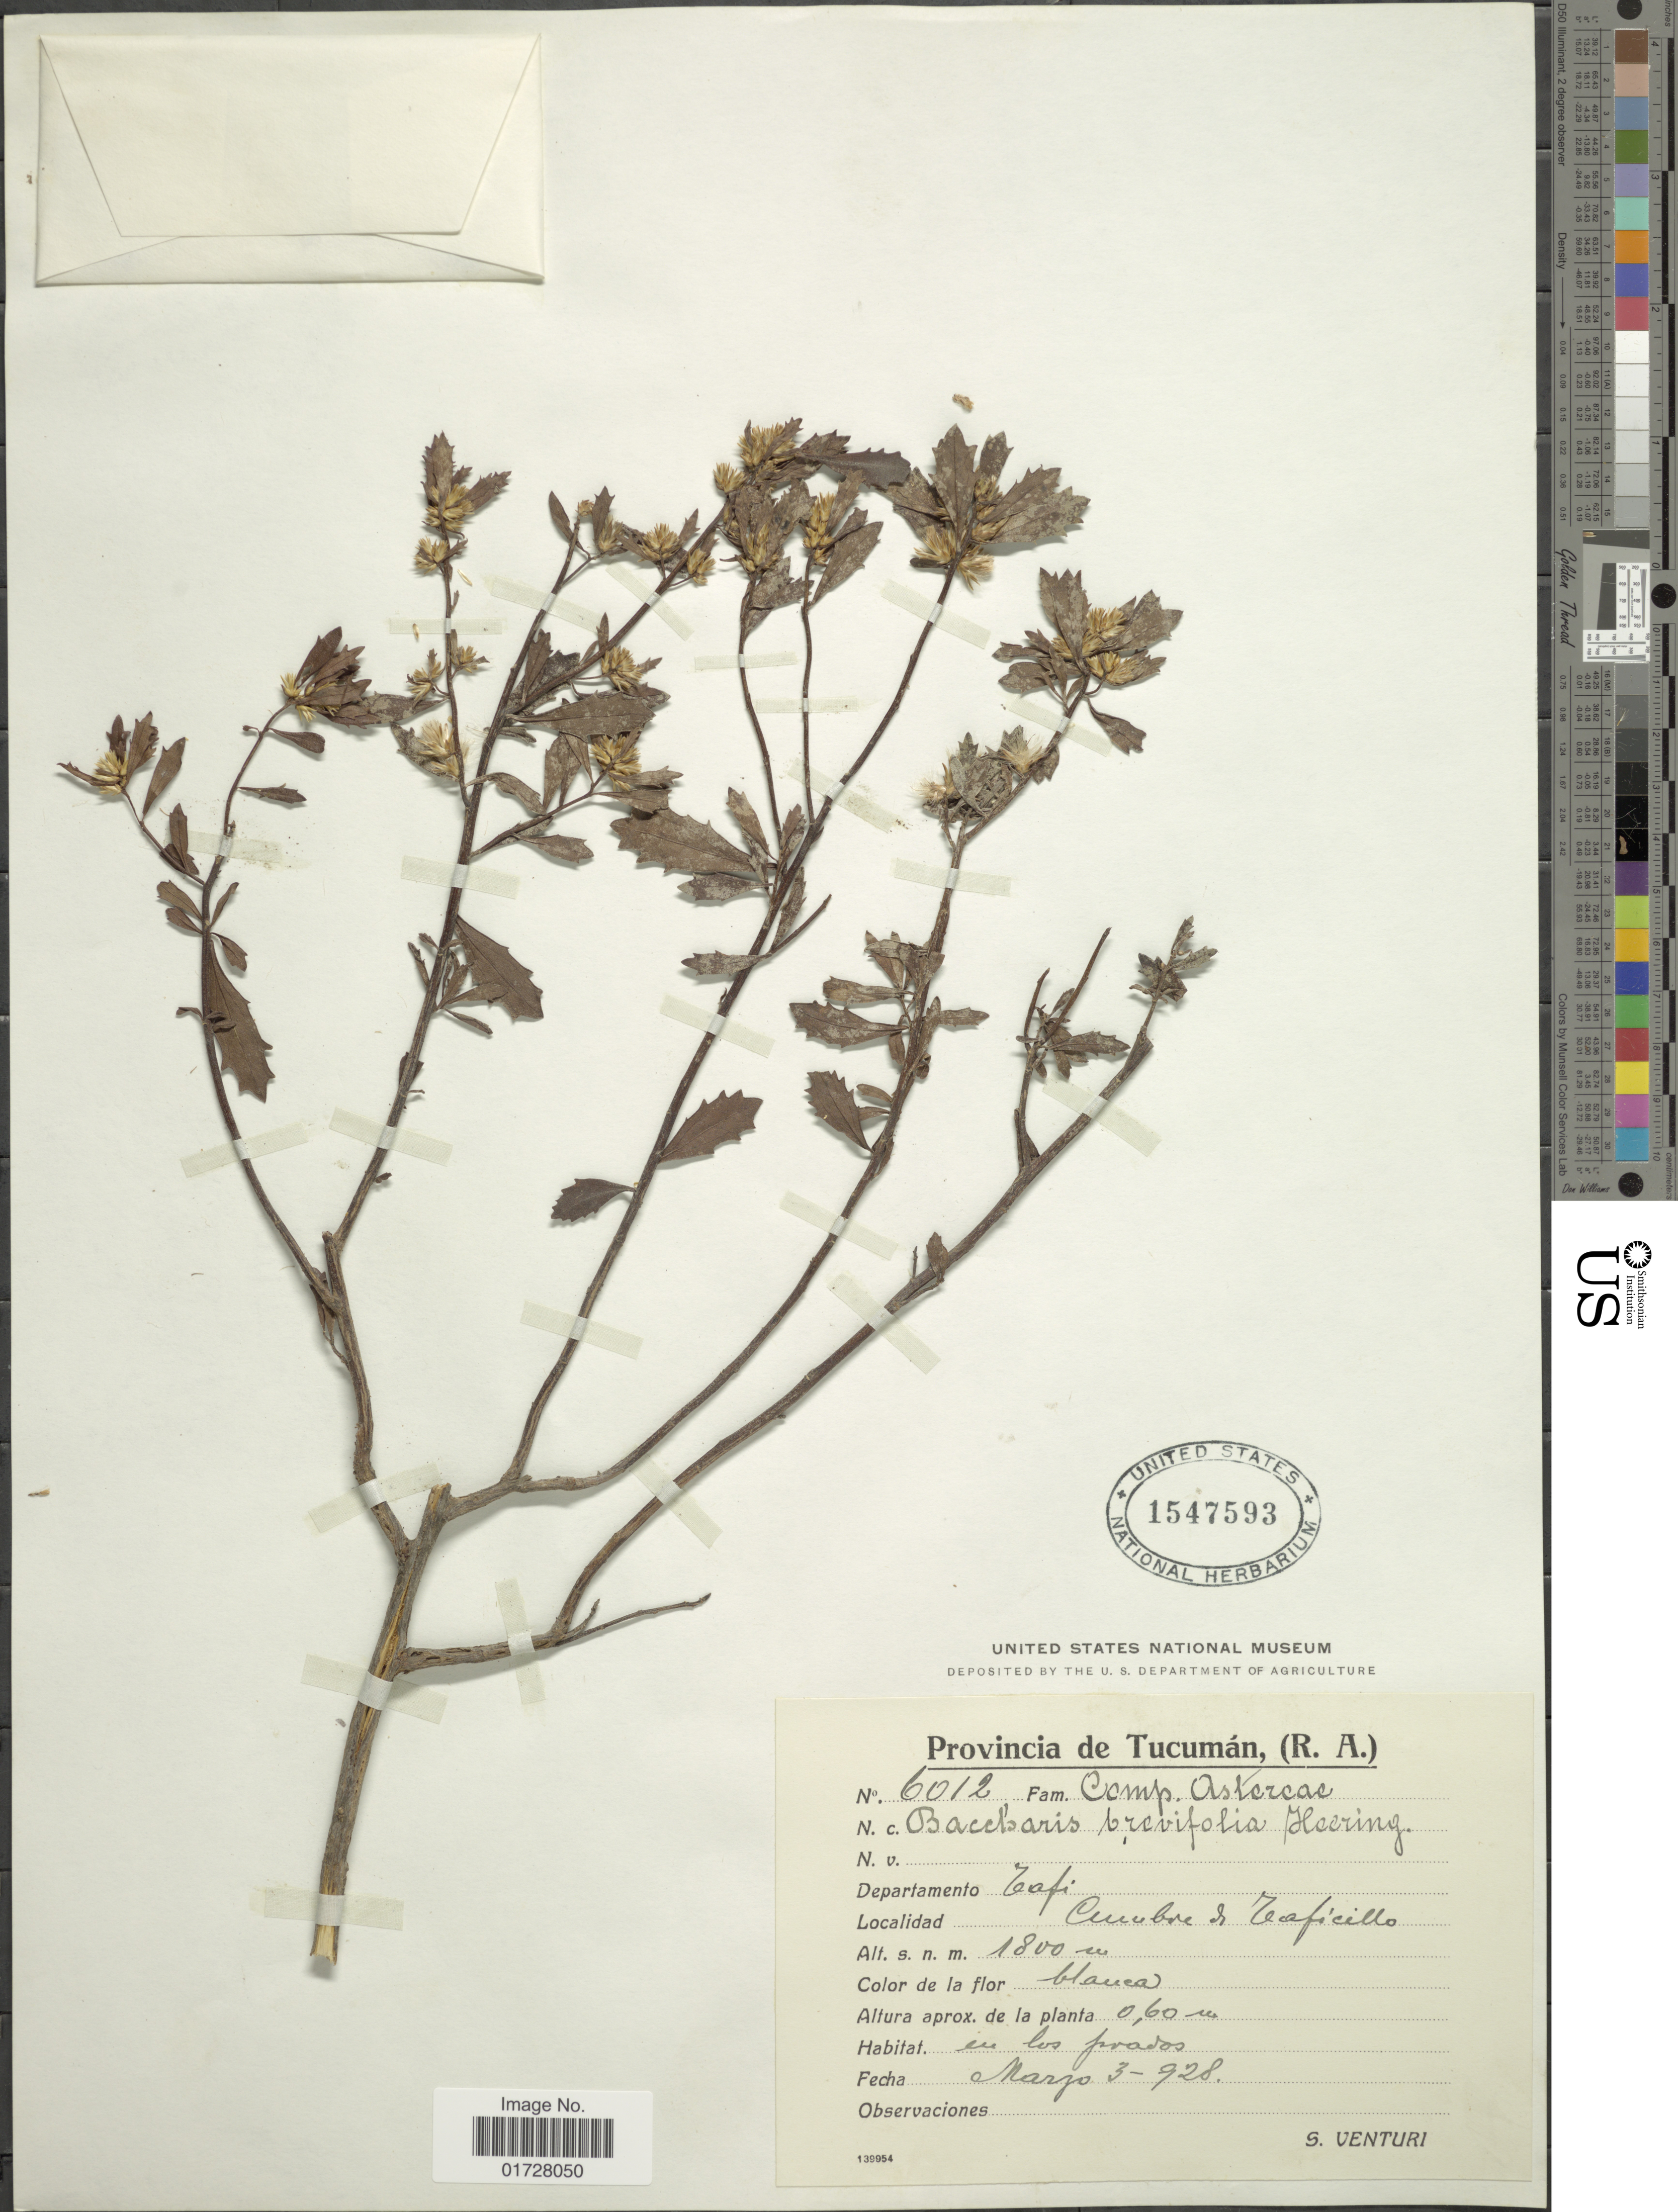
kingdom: Plantae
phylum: Tracheophyta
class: Magnoliopsida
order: Asterales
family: Asteraceae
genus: Baccharis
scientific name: Baccharis sp.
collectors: S. Venturi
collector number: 6012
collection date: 1928-03-03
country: Argentina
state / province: Tucuman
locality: Departamento Tafi, Cumbre de Taficillo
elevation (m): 1800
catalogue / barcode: US 1547593